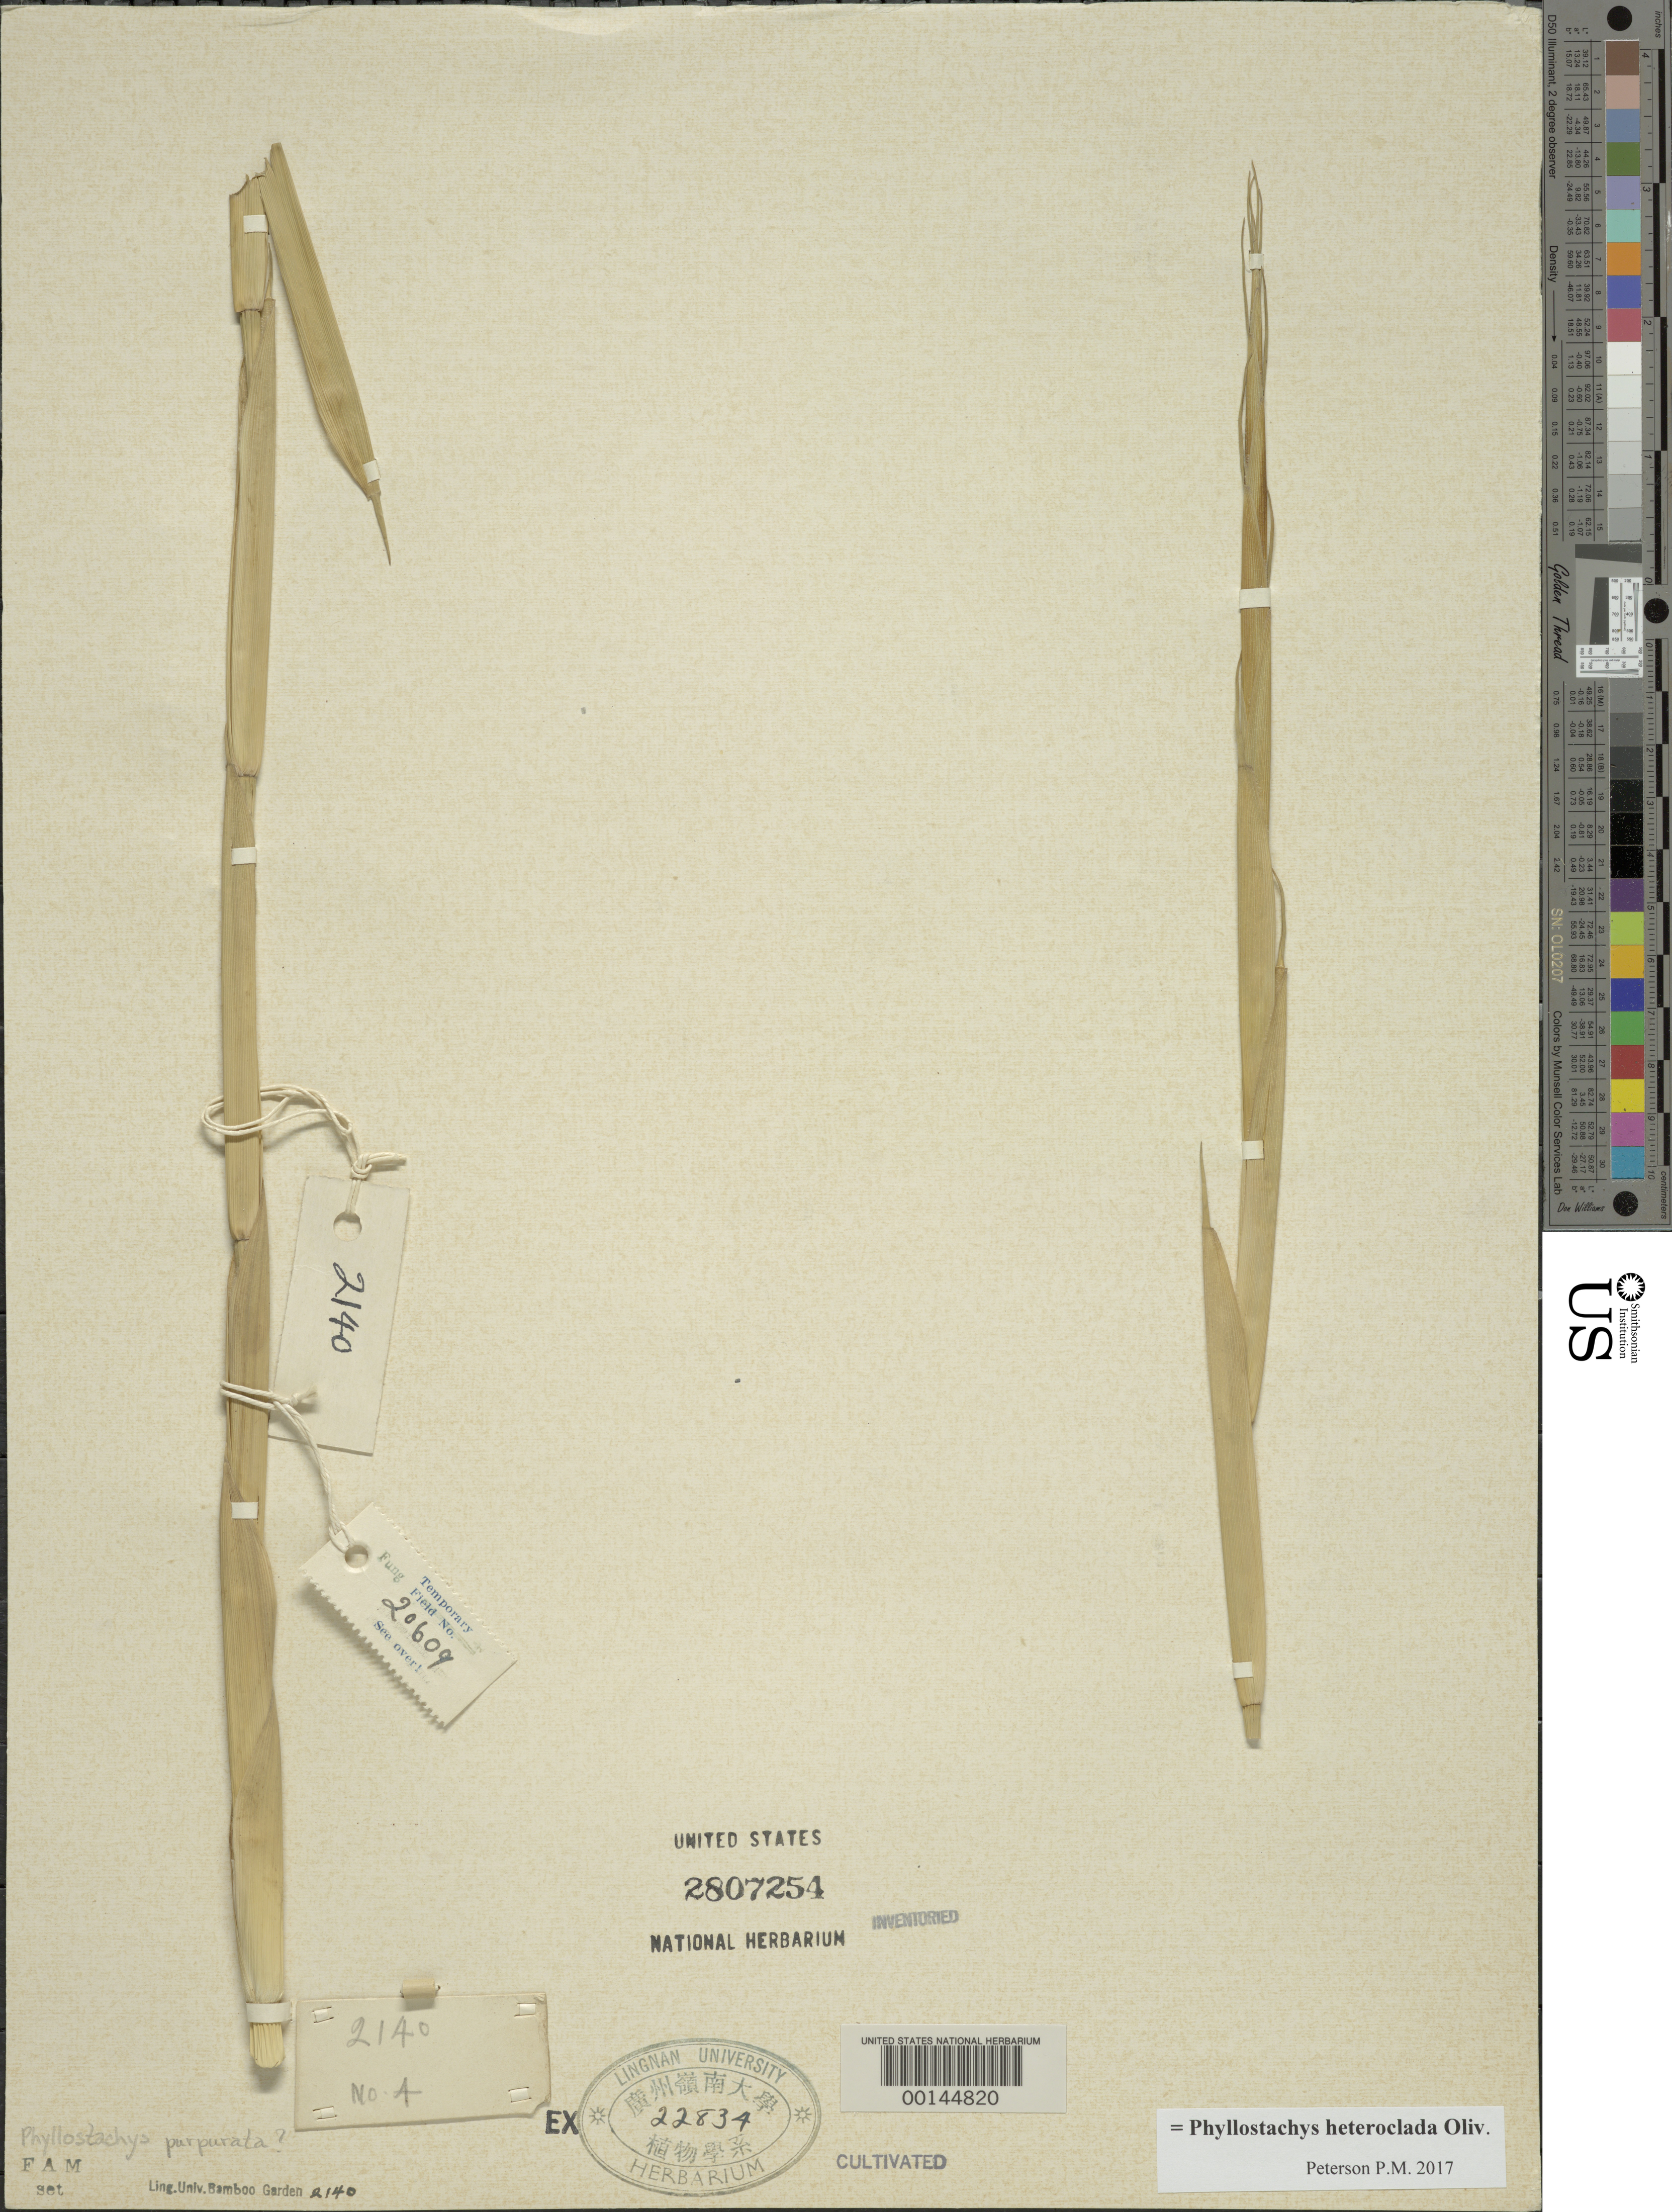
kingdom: Plantae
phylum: Tracheophyta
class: Liliopsida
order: Poales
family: Poaceae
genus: Phyllostachys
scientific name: Phyllostachys heteroclada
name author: Oliv.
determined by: Poaceae Reorganization Project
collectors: H. L. Fung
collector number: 20609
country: China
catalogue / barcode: US 2807254